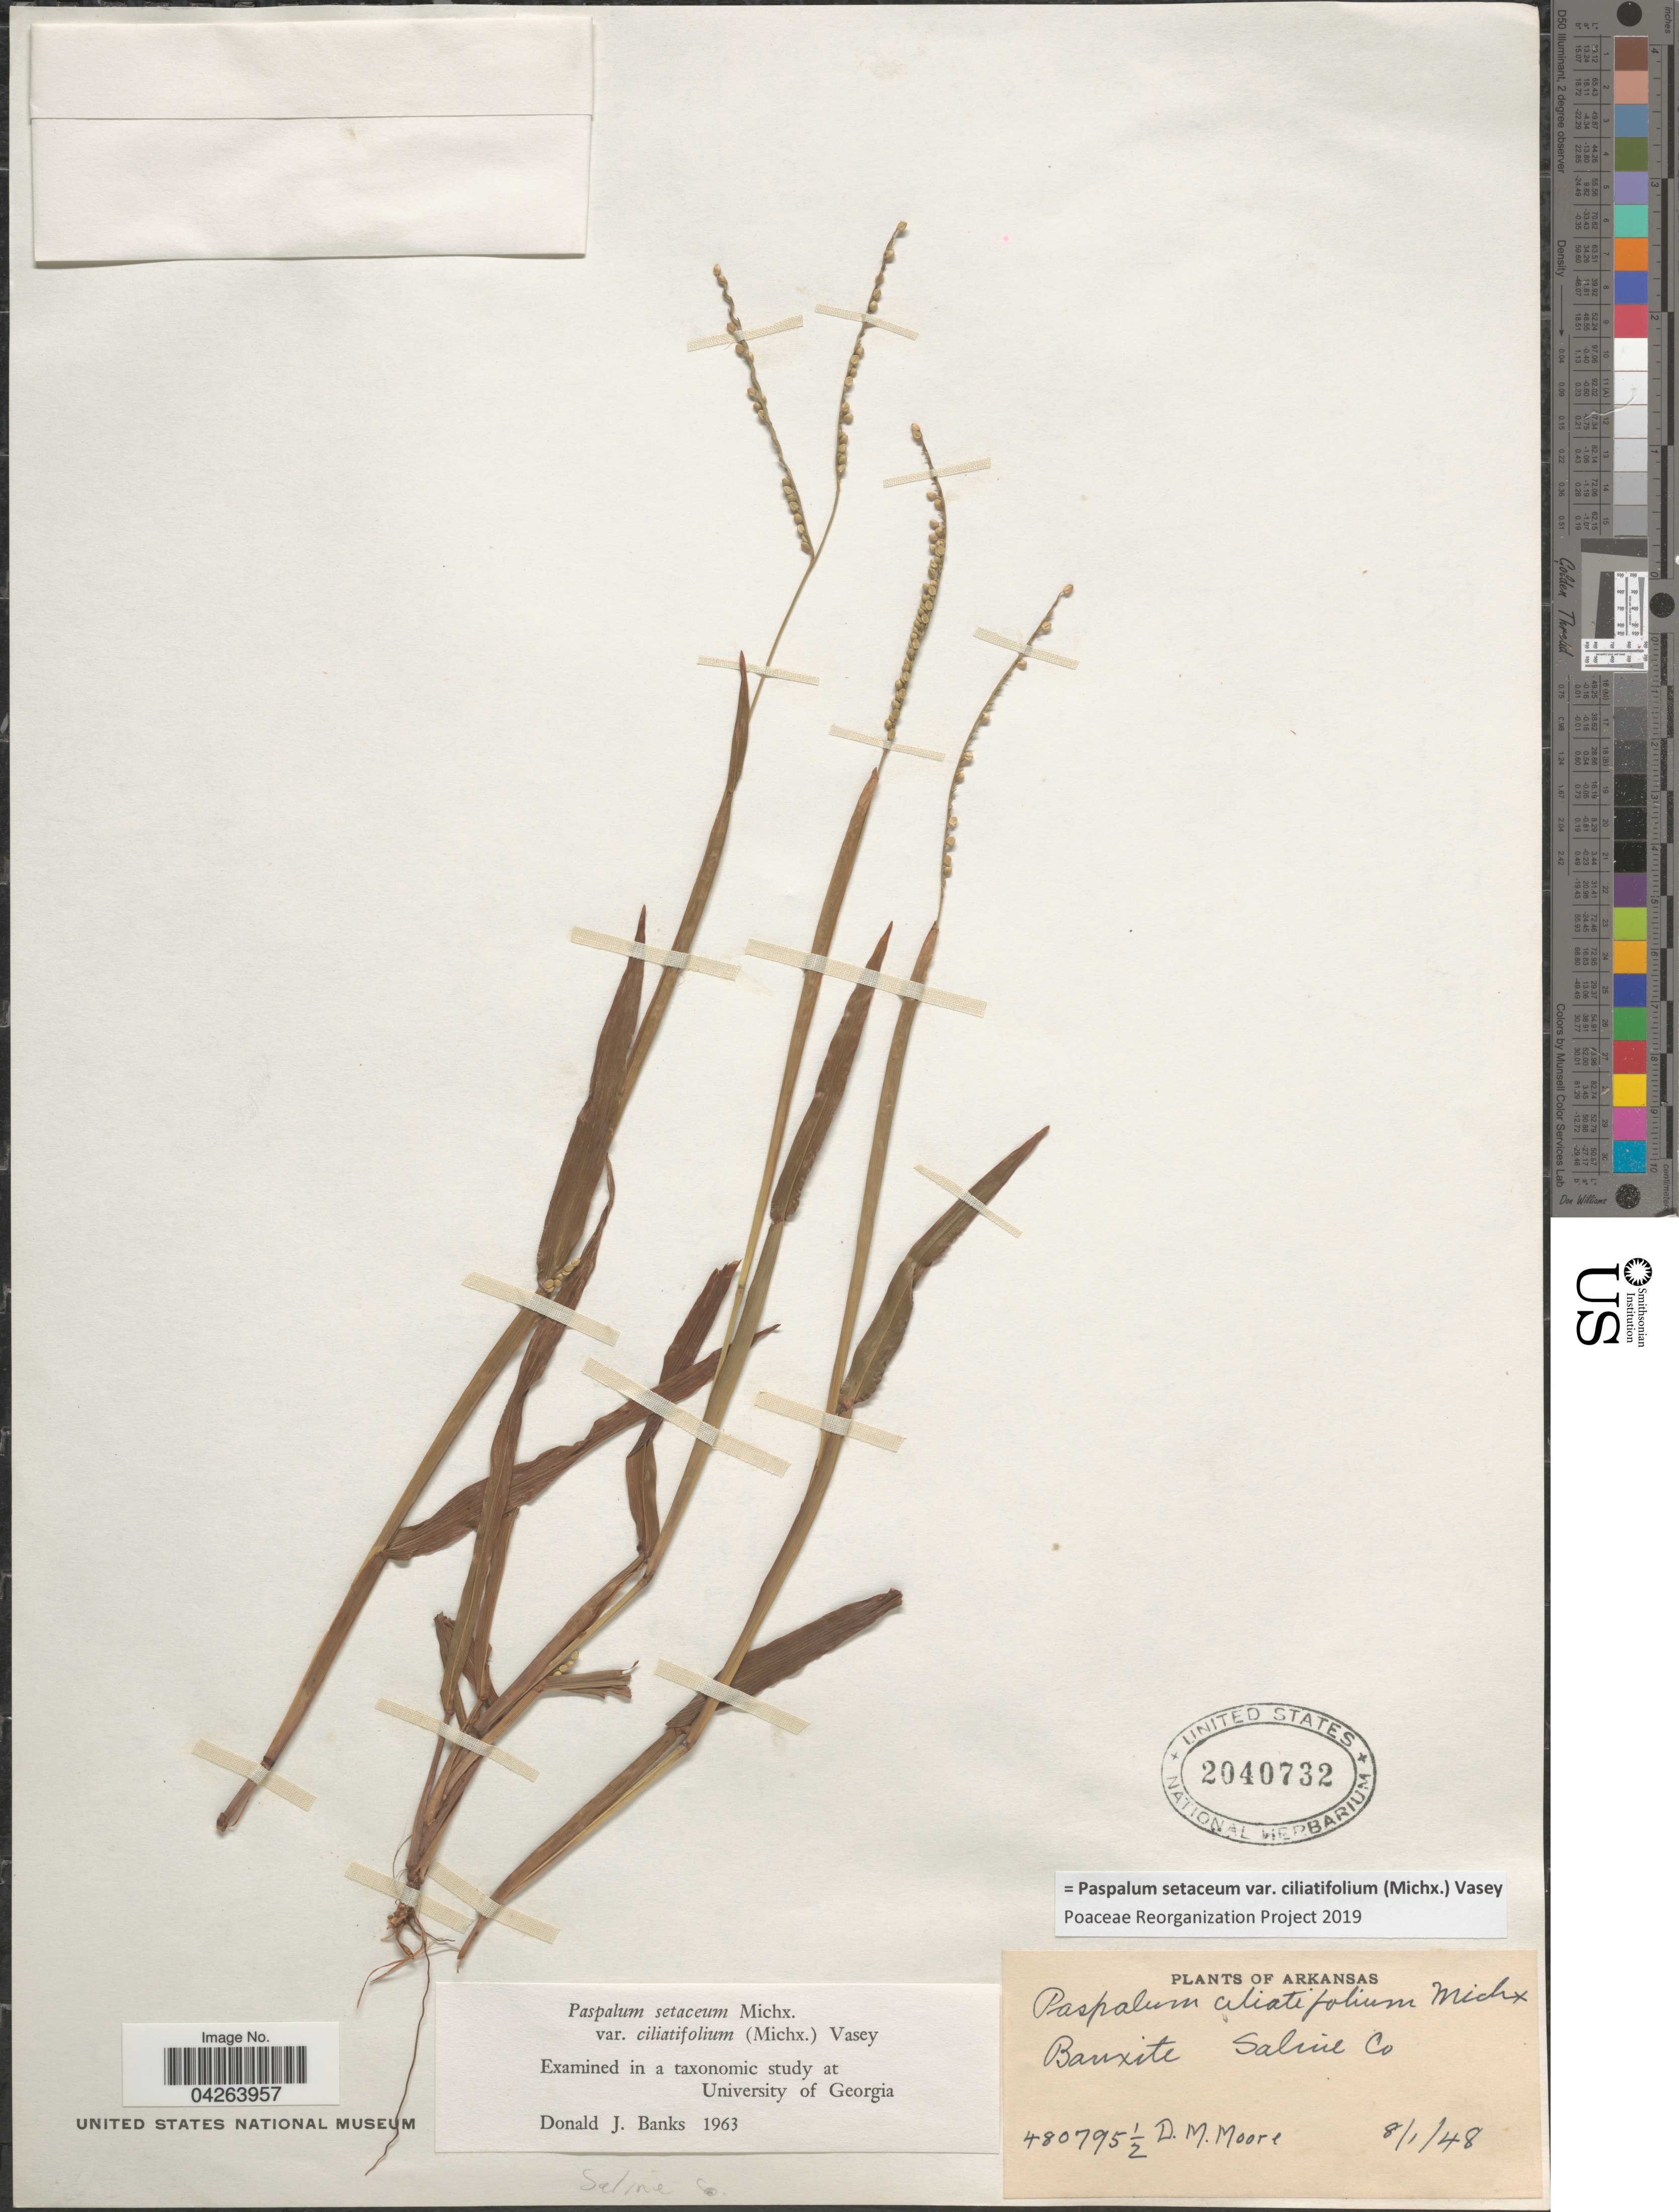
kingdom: Plantae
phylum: Tracheophyta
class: Liliopsida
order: Poales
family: Poaceae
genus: Paspalum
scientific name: Paspalum setaceum var. ciliatifolium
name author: (Michx.) Vasey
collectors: D. Moore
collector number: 480795½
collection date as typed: Transcribed d/m/y: 1/8/48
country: United States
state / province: Arkansas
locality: Bauxite. Saline Co.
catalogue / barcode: US 2040732